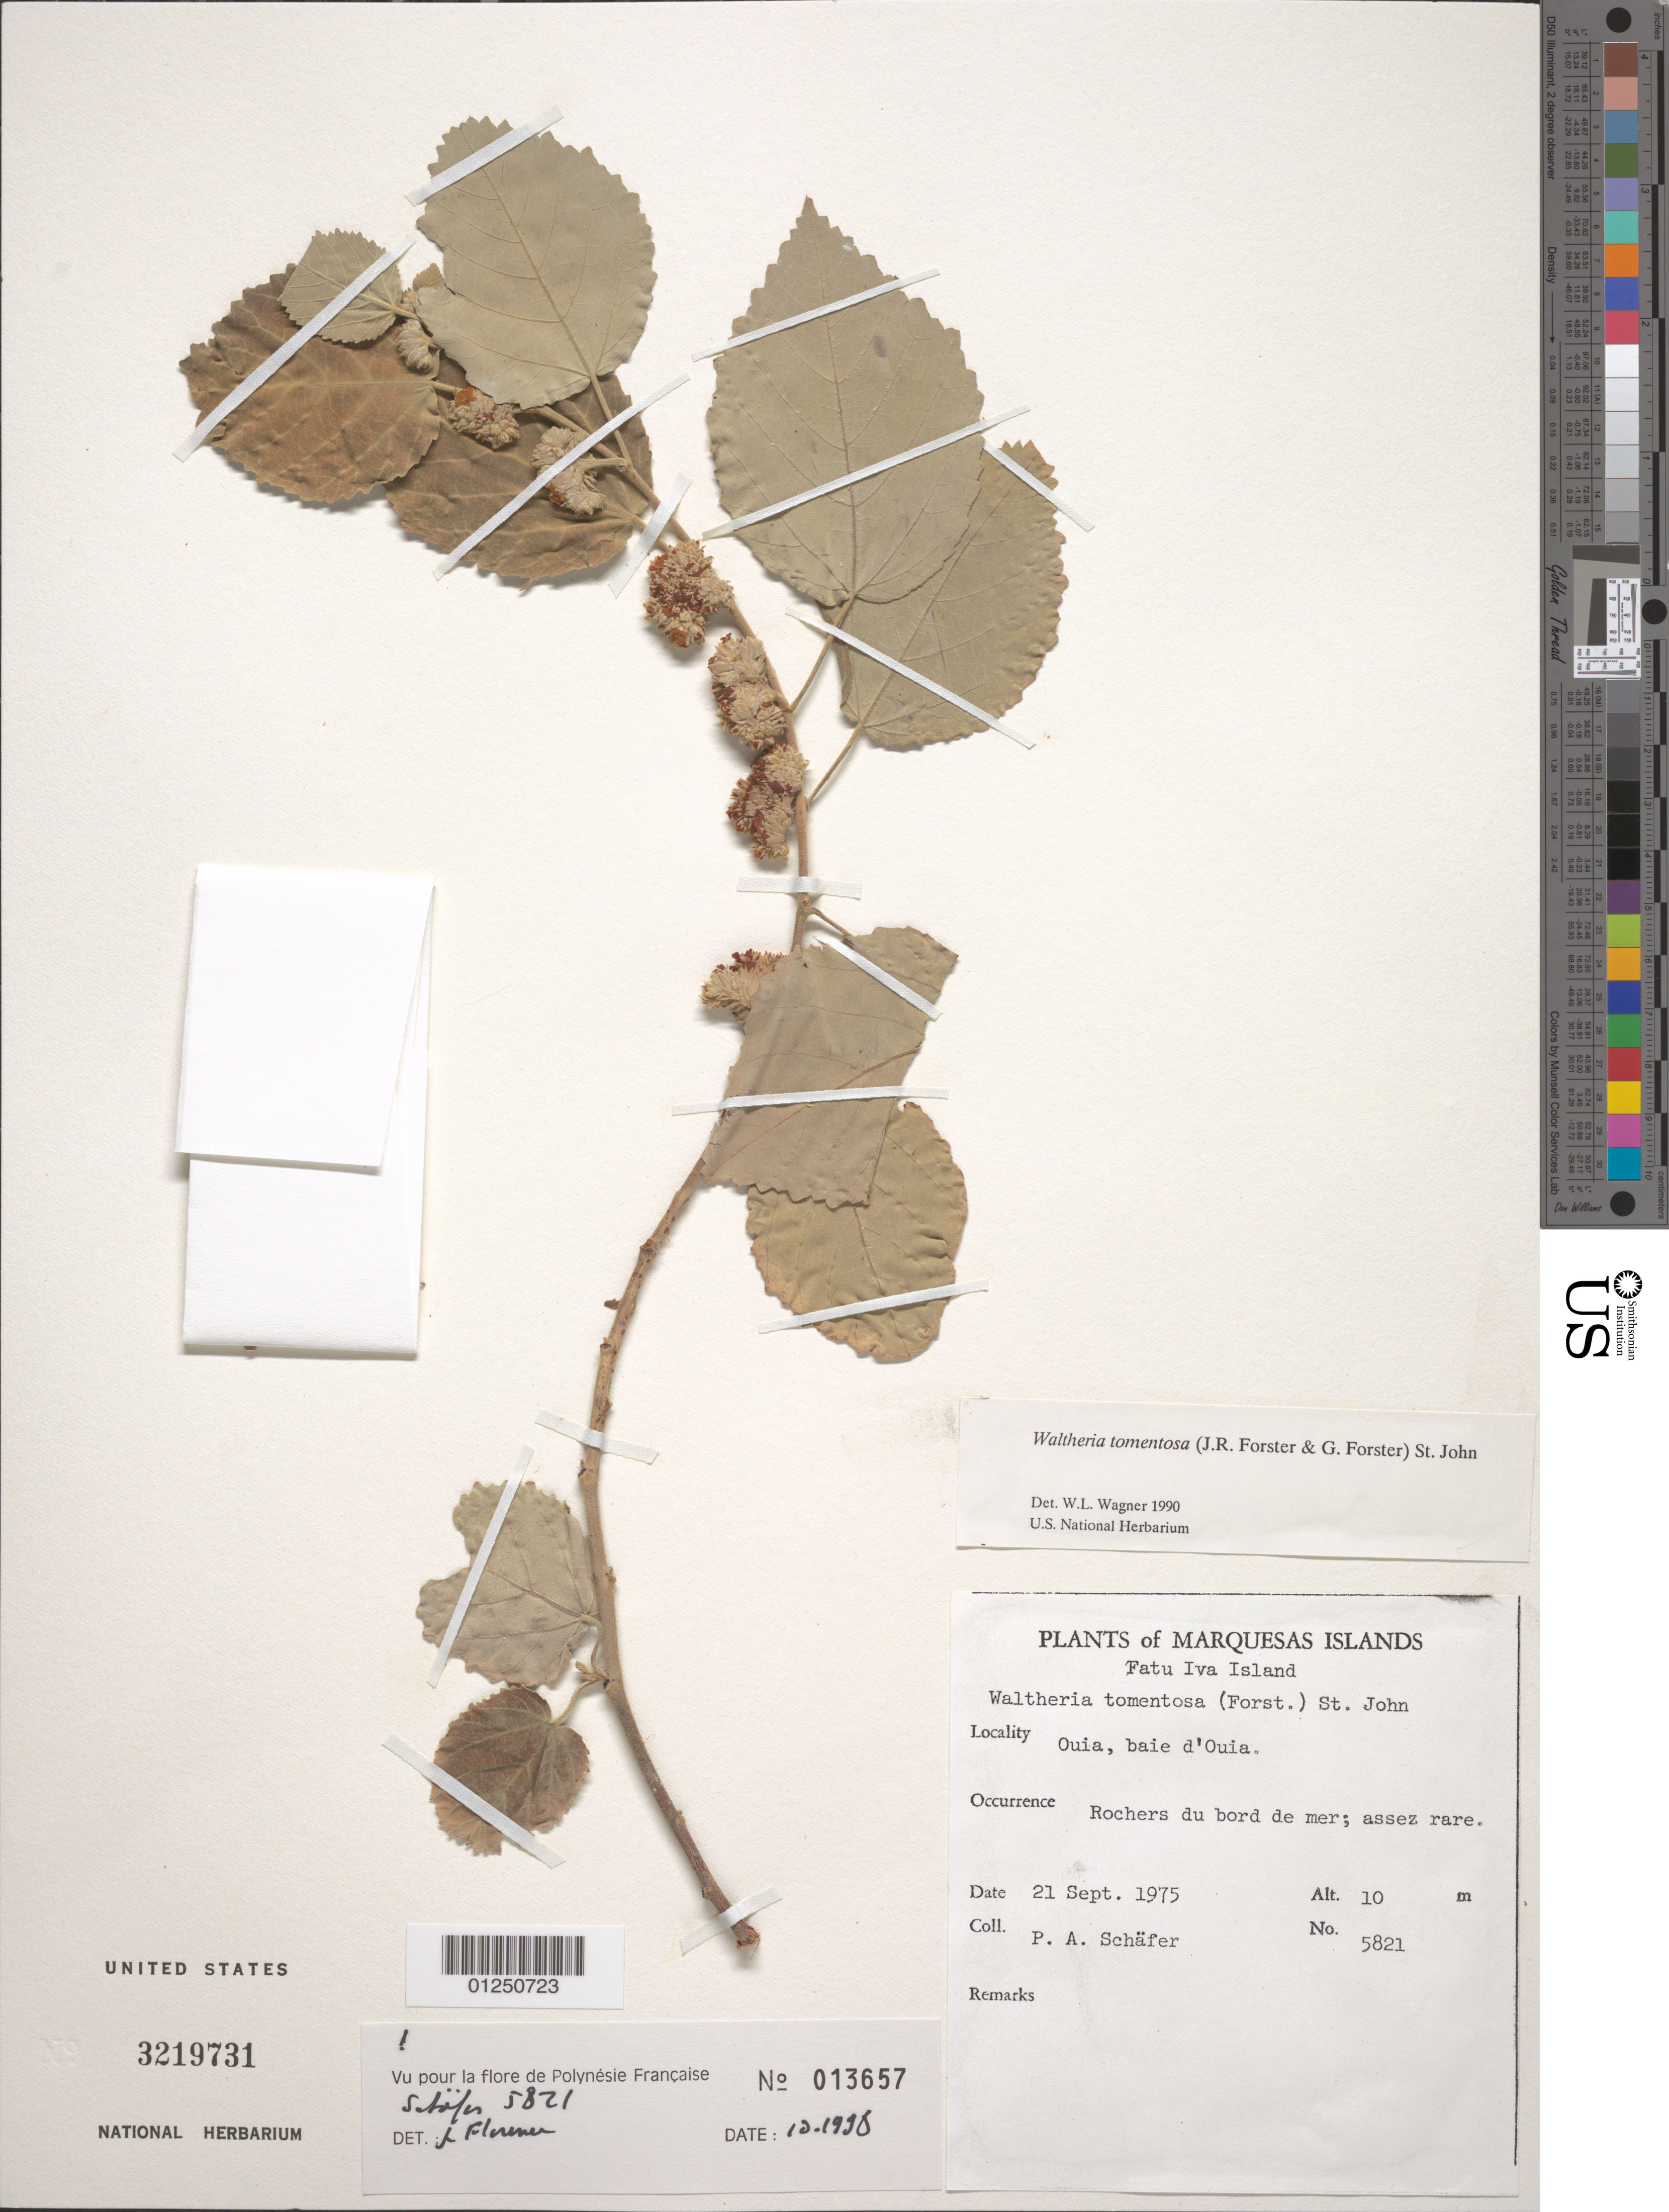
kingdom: Plantae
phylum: Tracheophyta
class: Magnoliopsida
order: Malvales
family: Malvaceae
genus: Waltheria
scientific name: Waltheria tomentosa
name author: (J.R. Forst. & G. Forst.) H. St. John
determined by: Wagner, W. L., (BOT), Smithsonian Institution - National Museum of Natural History (UNITED STATES)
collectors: P. A. Schäfer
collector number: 5821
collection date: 1975-09-21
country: French Polynesia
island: Fatu Hiva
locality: Ouia, baie d'Ouia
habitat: Rochers du bord de mer; assez rare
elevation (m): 10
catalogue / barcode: US 3219731